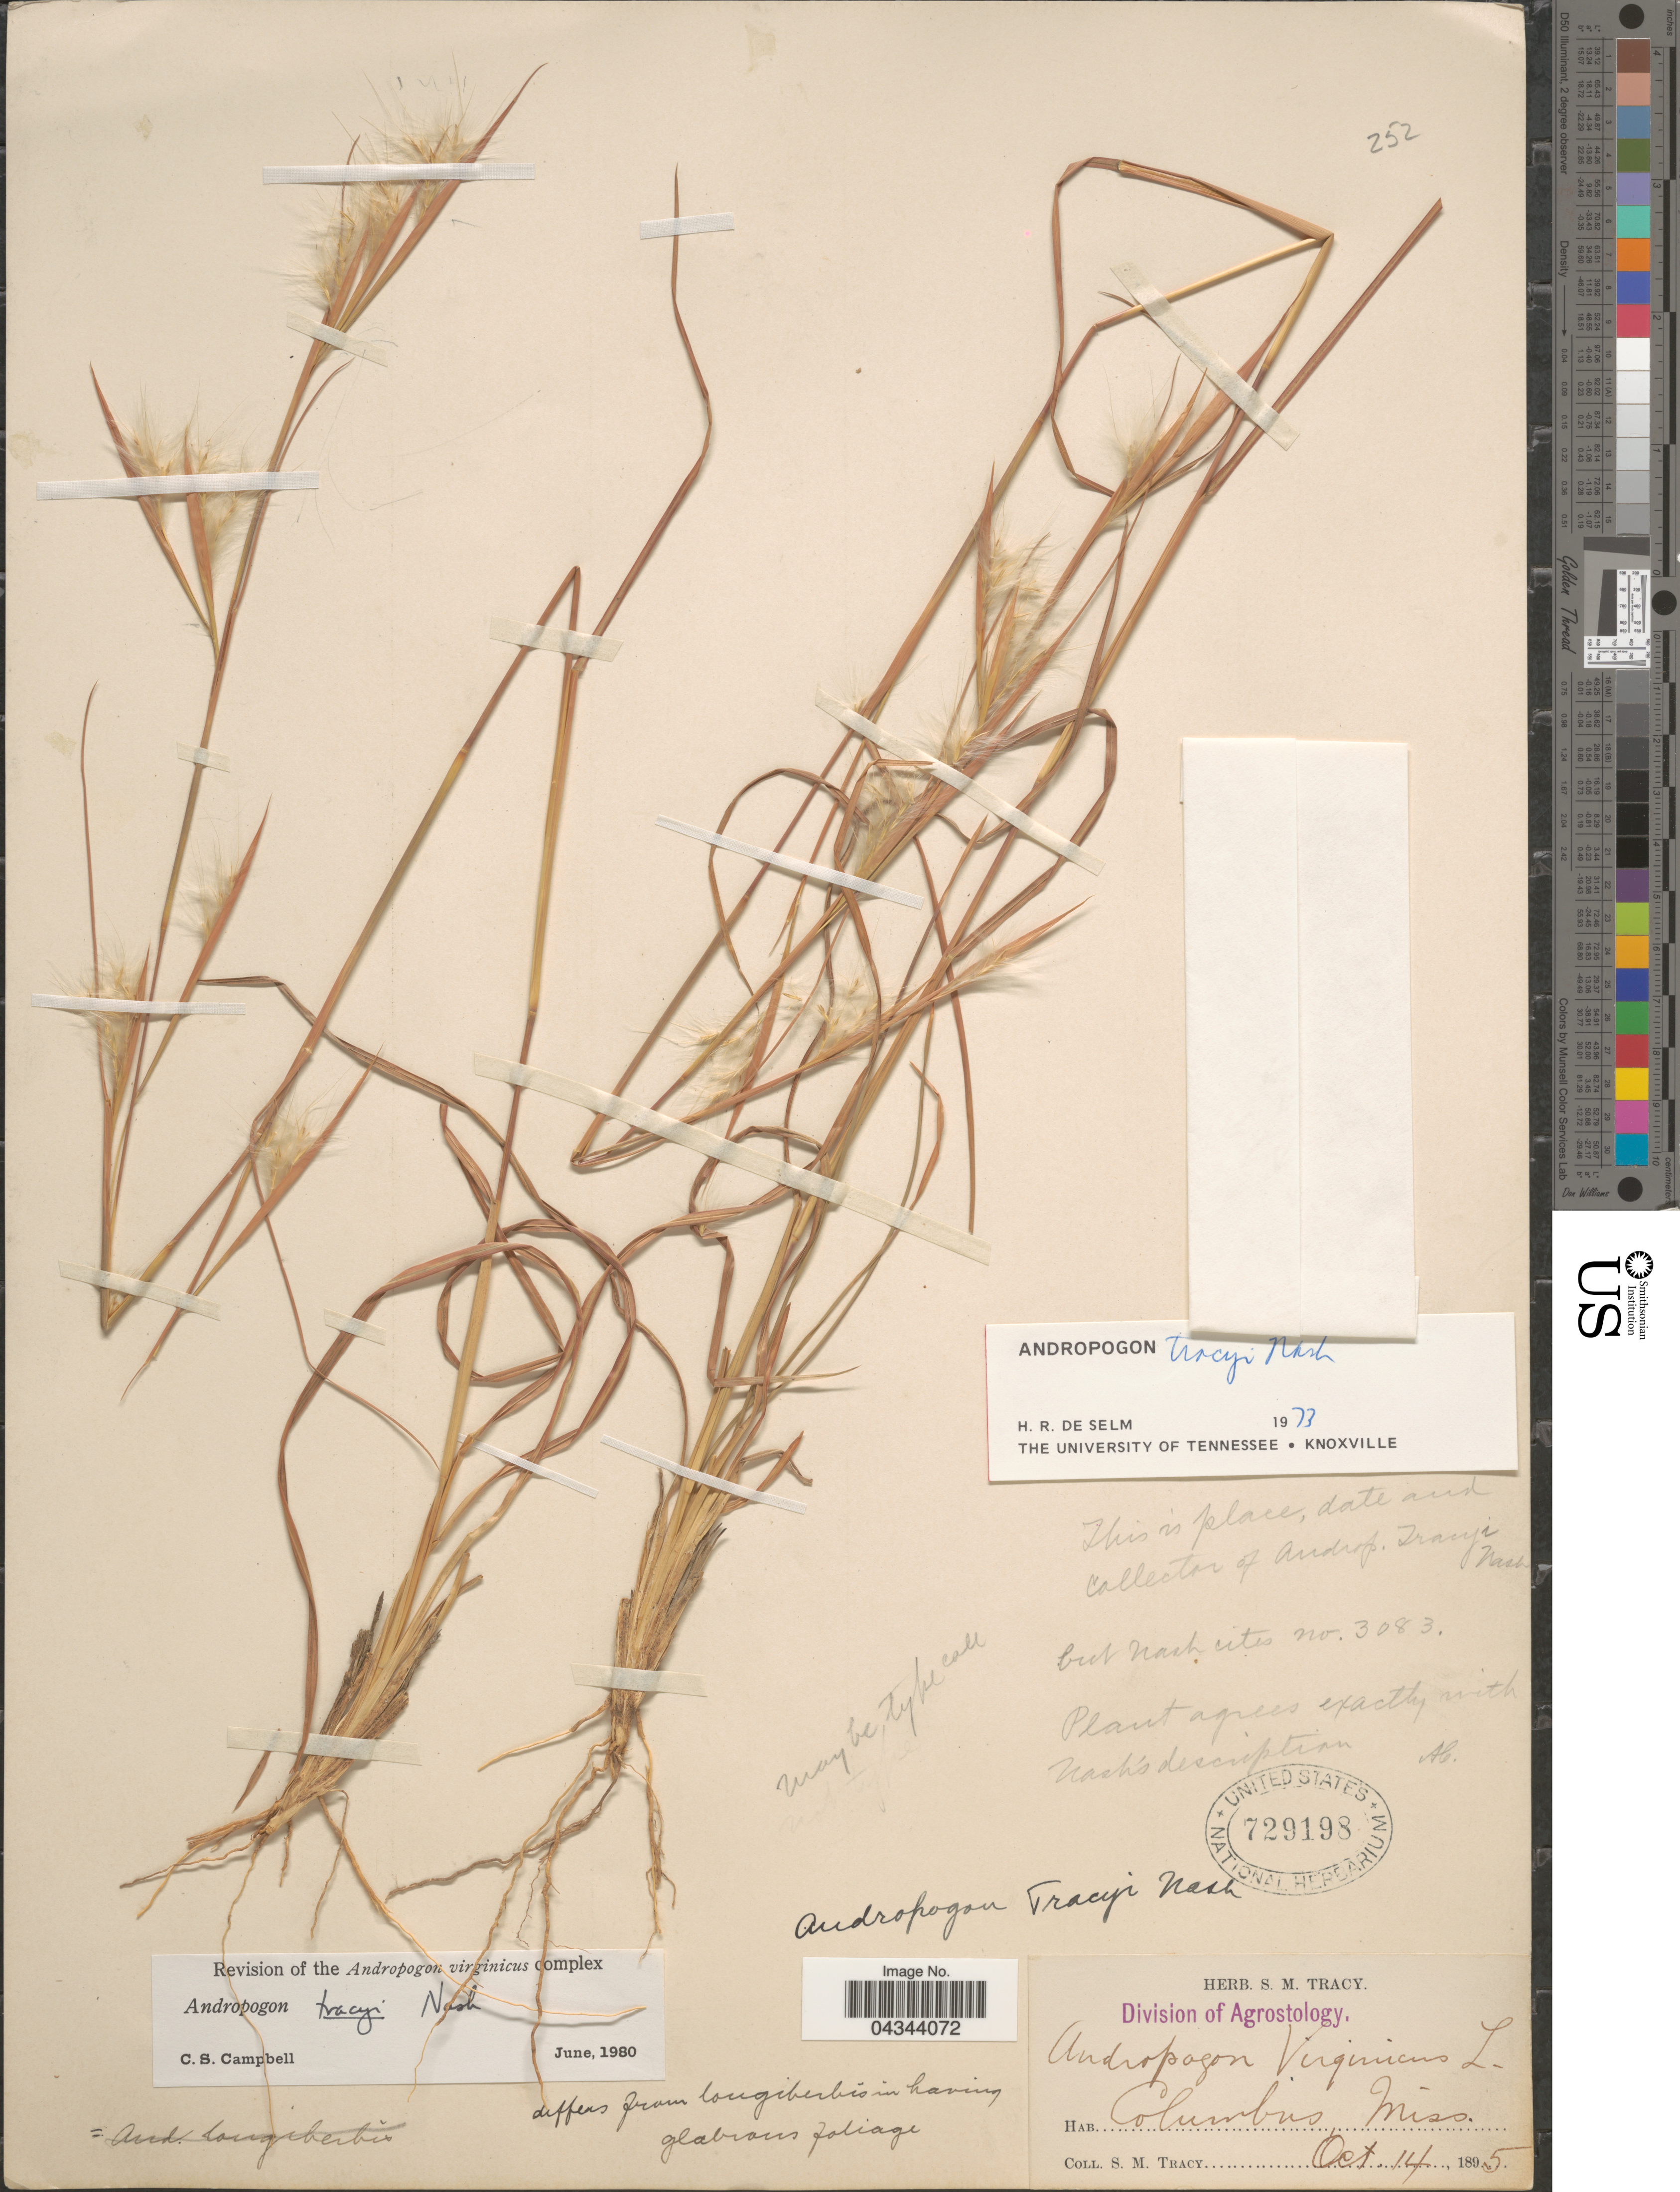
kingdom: Plantae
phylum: Tracheophyta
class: Liliopsida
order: Poales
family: Poaceae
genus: Andropogon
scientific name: Andropogon tracyi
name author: Nash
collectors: S. M. Tracy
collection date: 1895-10-14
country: United States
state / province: Mississippi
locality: Columbus.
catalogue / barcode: US 729198